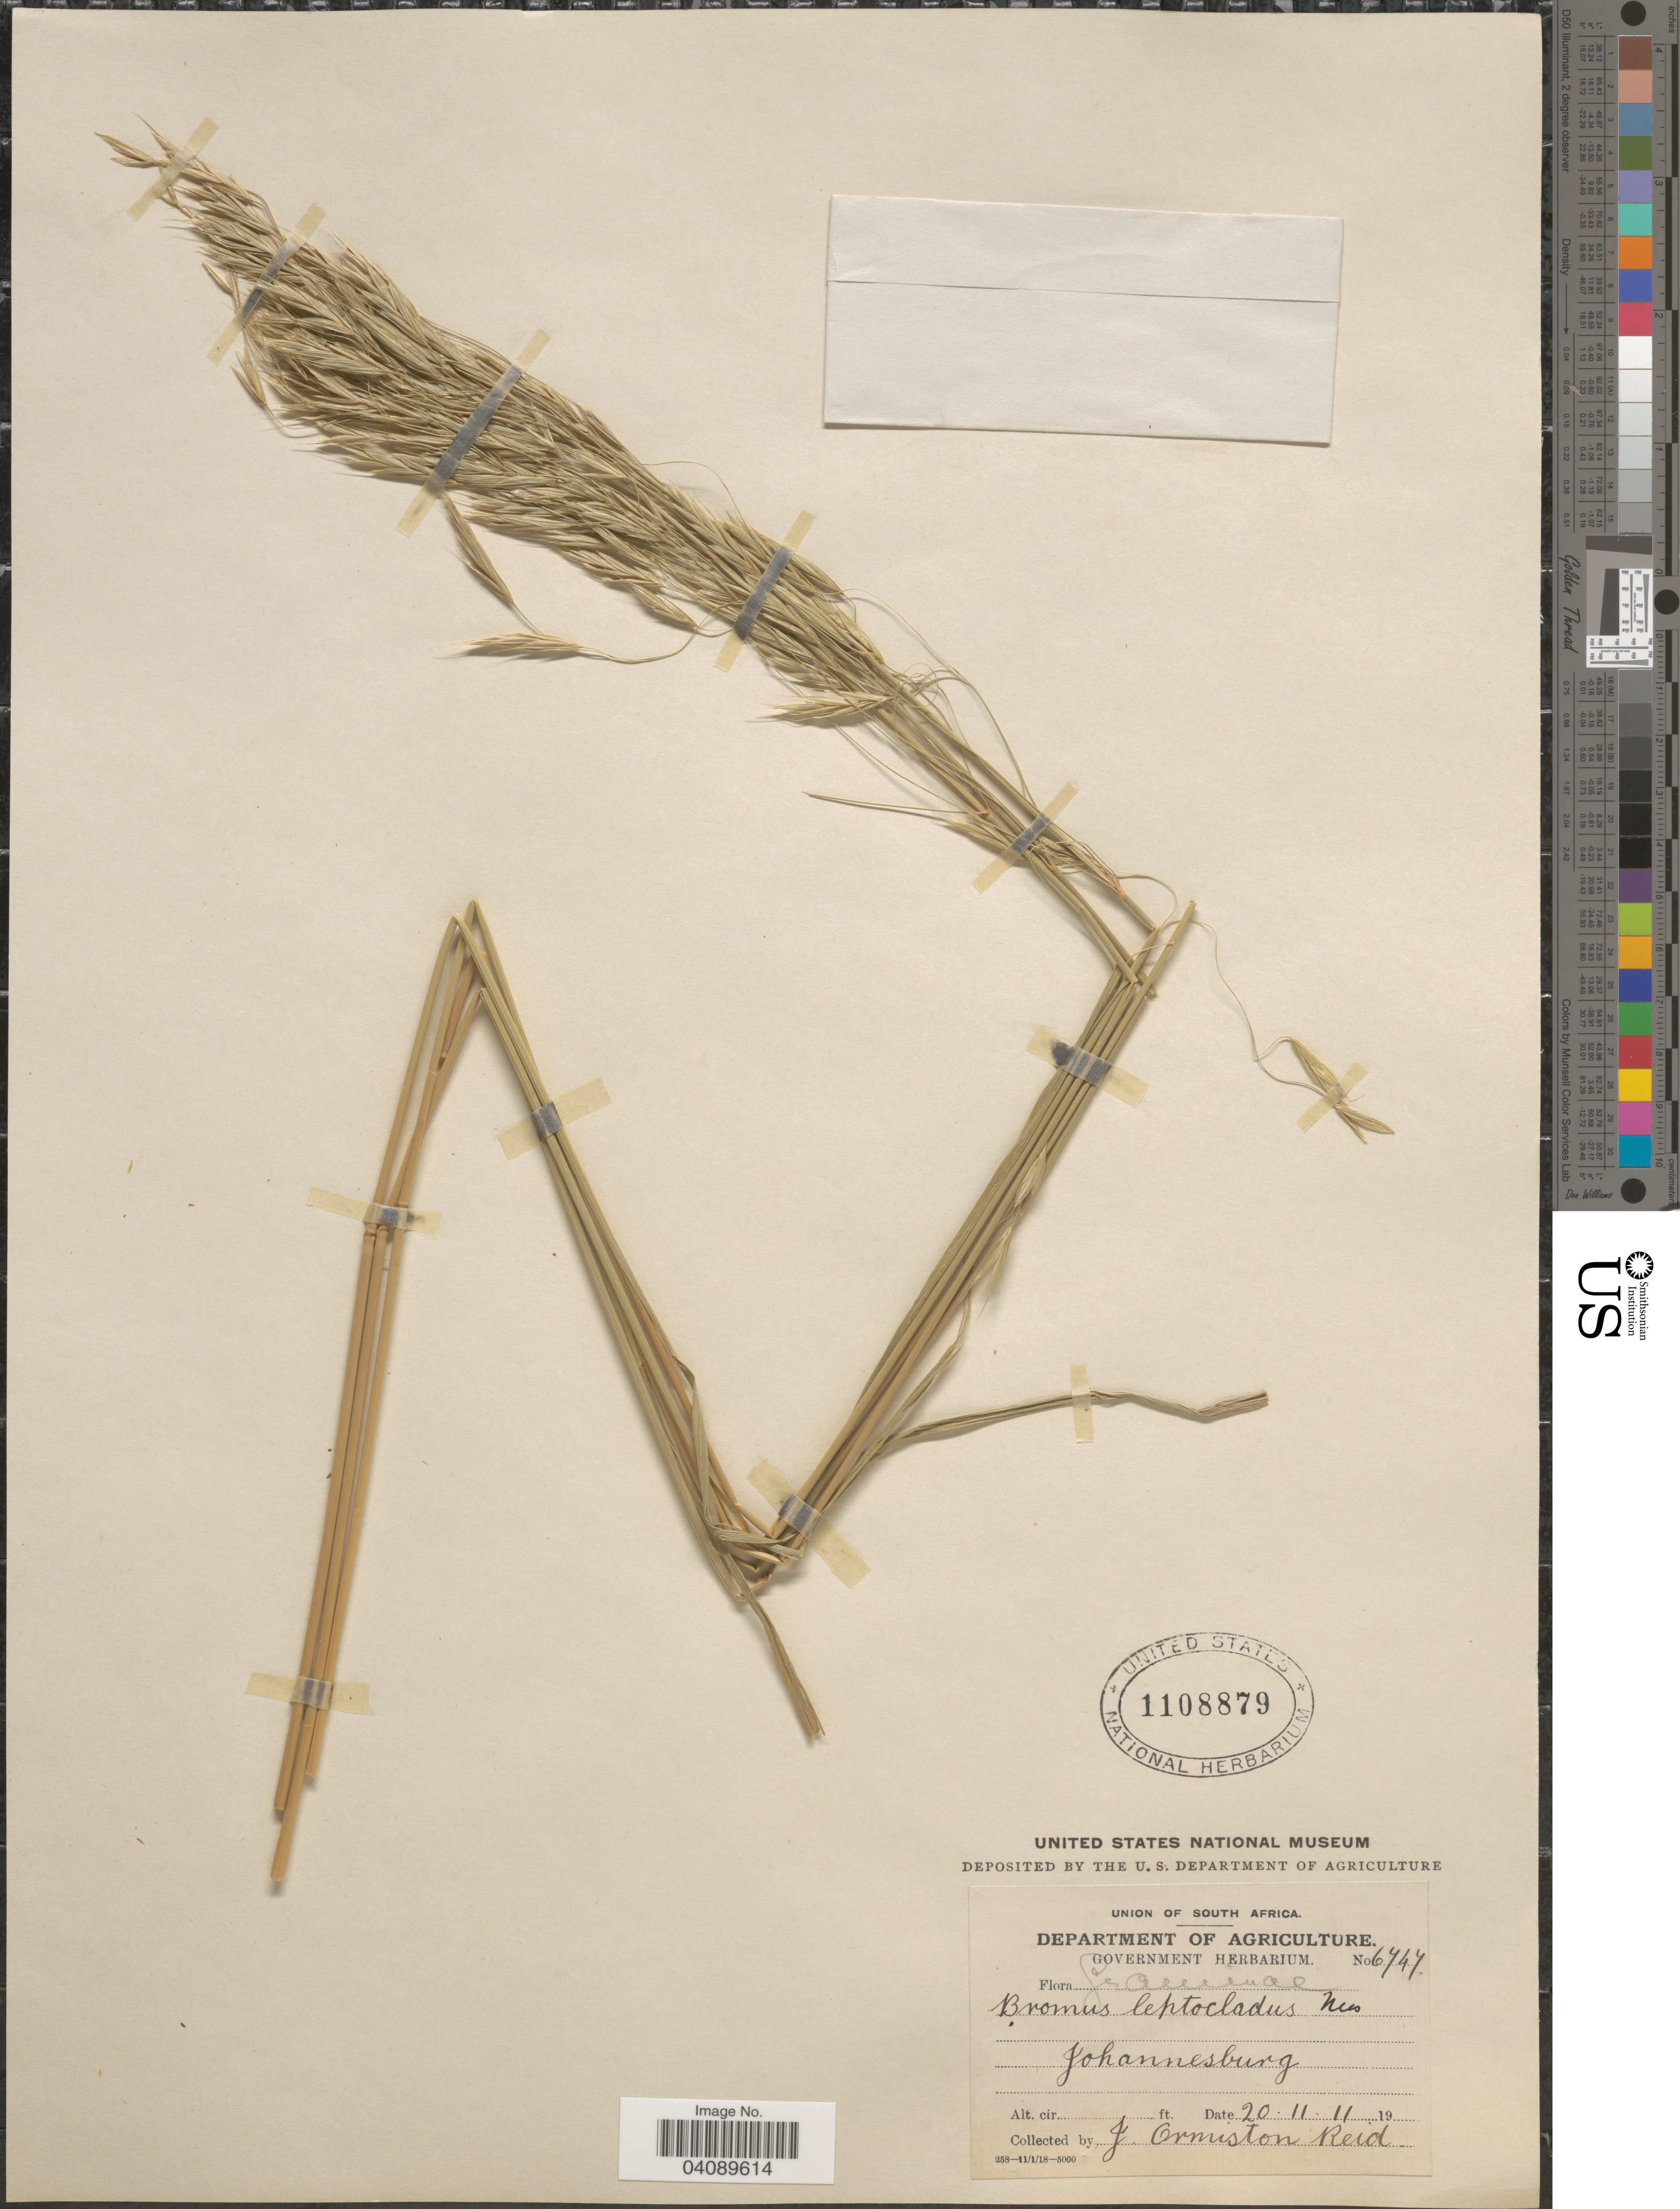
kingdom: Plantae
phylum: Tracheophyta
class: Liliopsida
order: Poales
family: Poaceae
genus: Bromus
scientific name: Bromus leptoclados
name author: Nees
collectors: J. Reid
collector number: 6747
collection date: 1911-11-20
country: South Africa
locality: Union of South Africa. Johannesburg.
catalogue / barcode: US 1108879